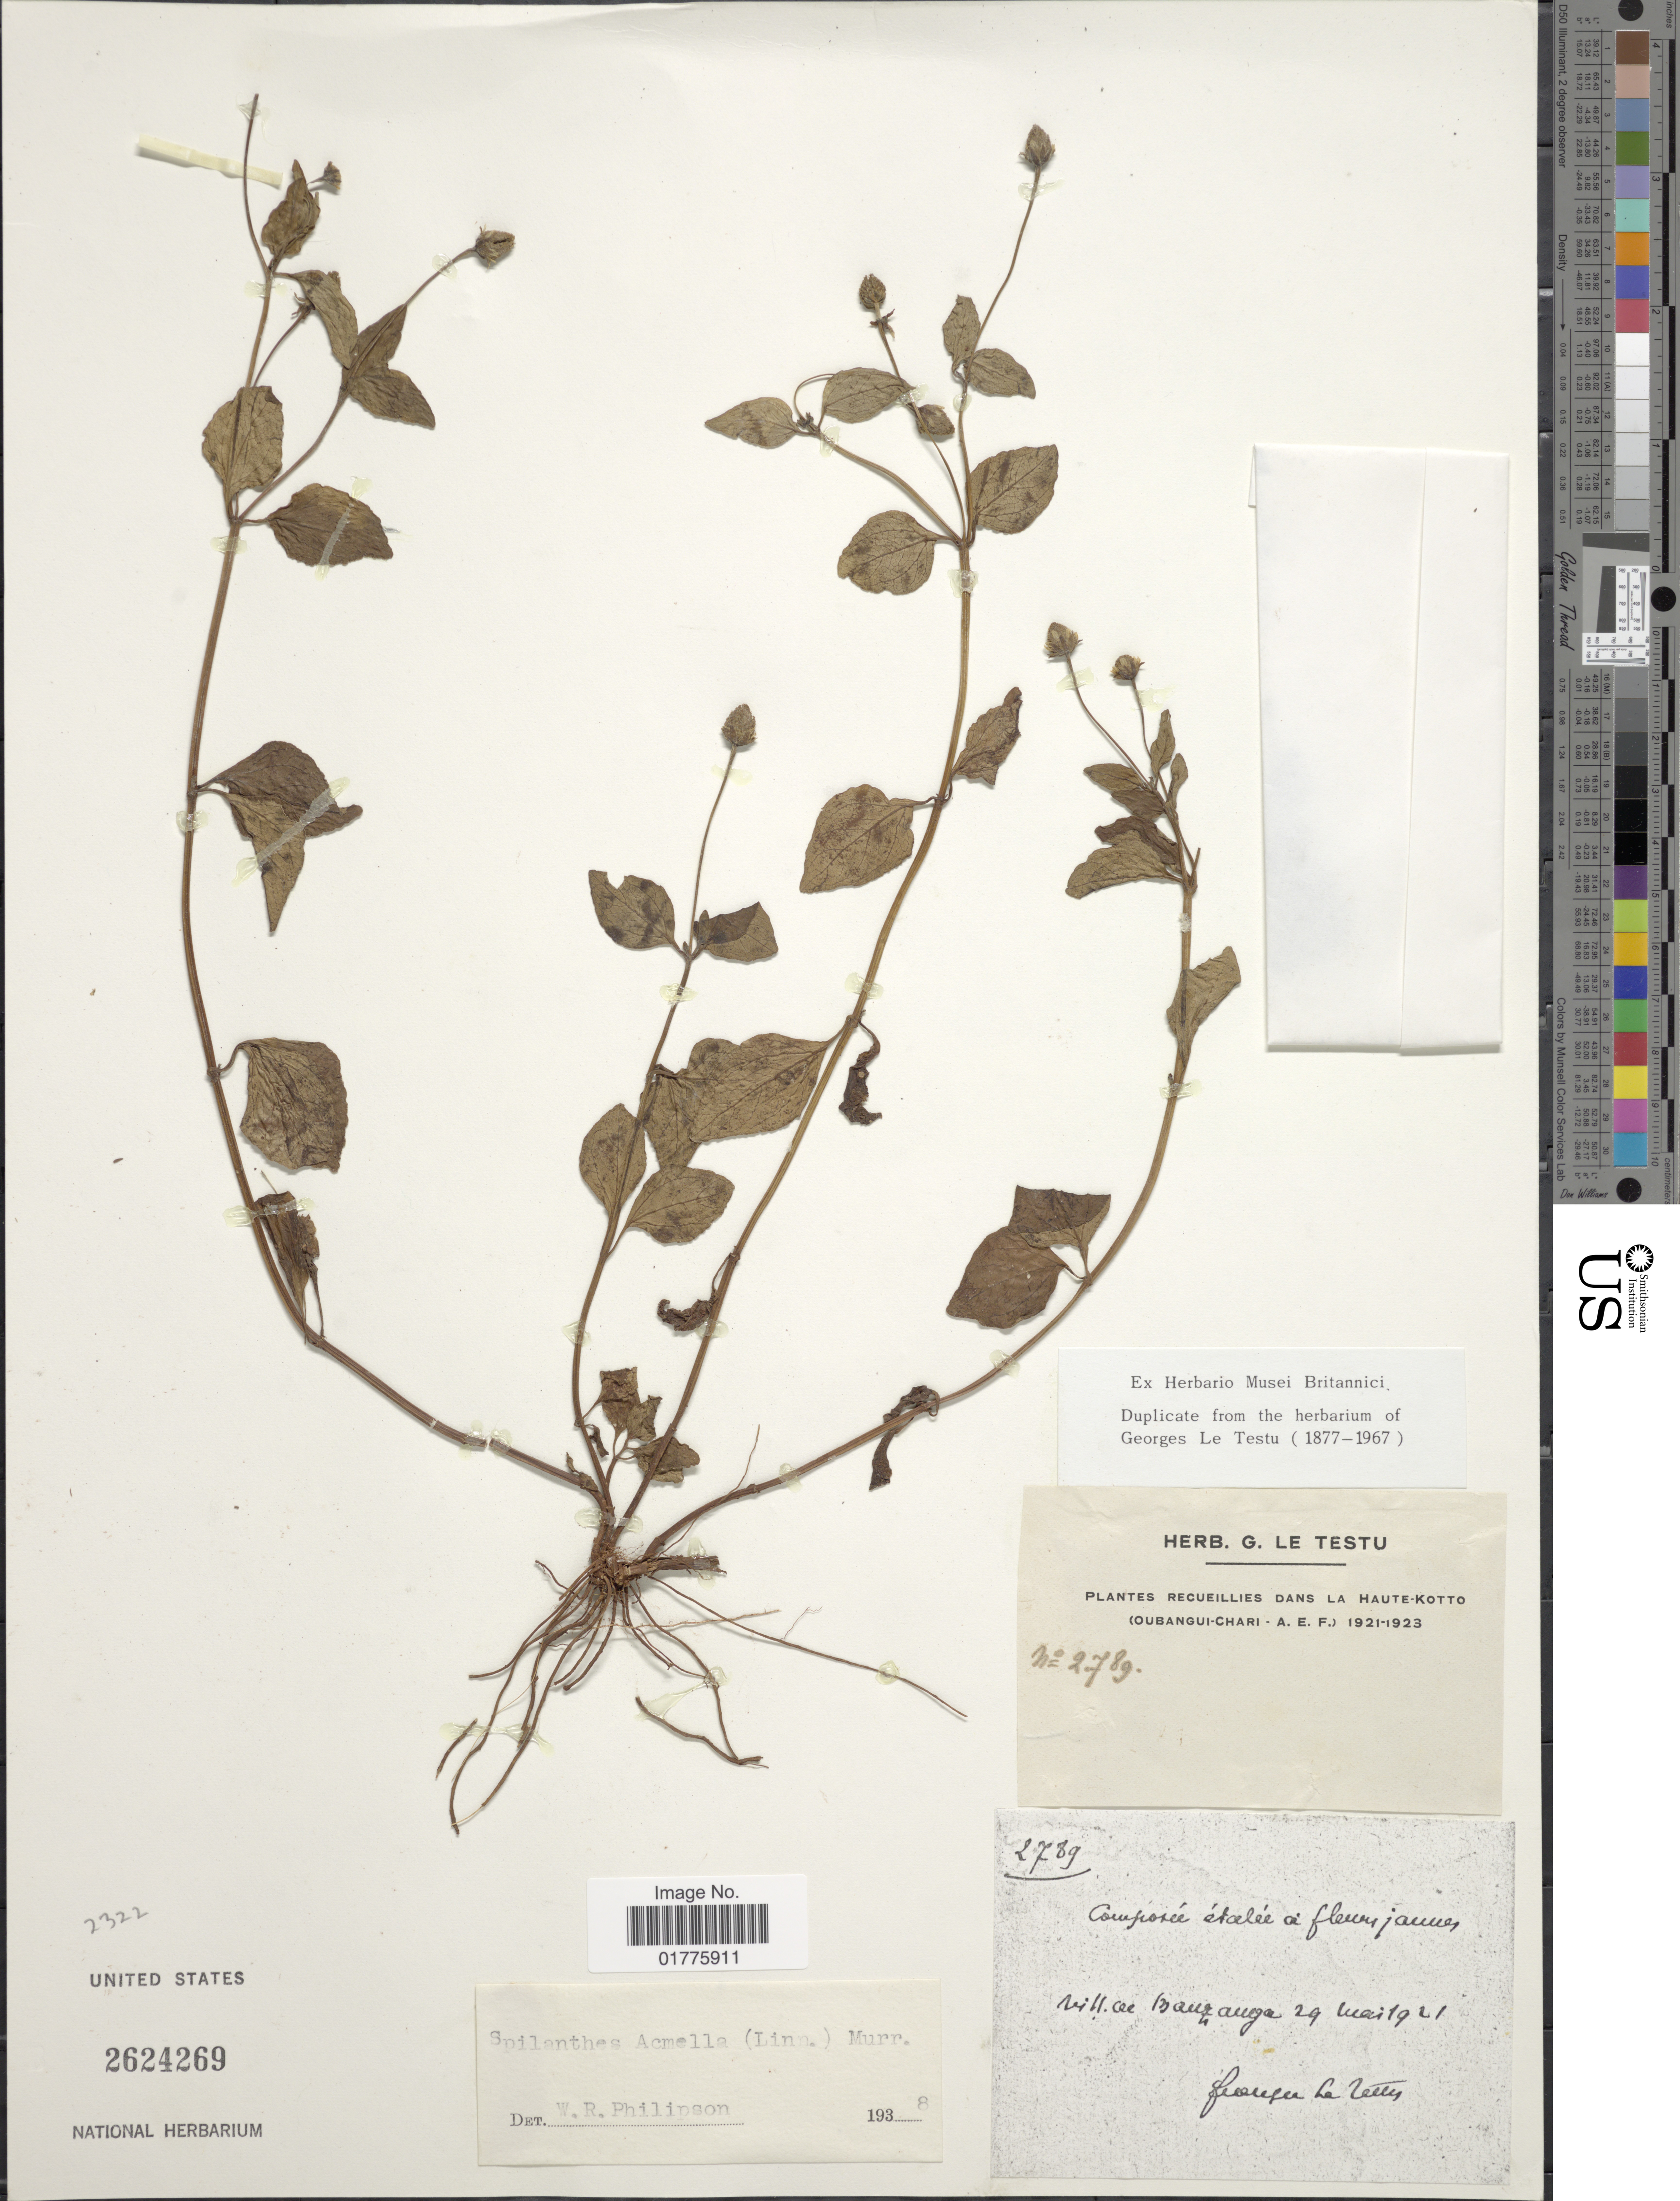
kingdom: Plantae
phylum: Tracheophyta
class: Magnoliopsida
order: Asterales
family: Asteraceae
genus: Acmella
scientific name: Acmella sp.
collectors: ex herb. Le Testu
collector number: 2789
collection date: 1921-05-29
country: Central African Republic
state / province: Haute-Kotto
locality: Vill.ae Baurauga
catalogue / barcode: US 2624269